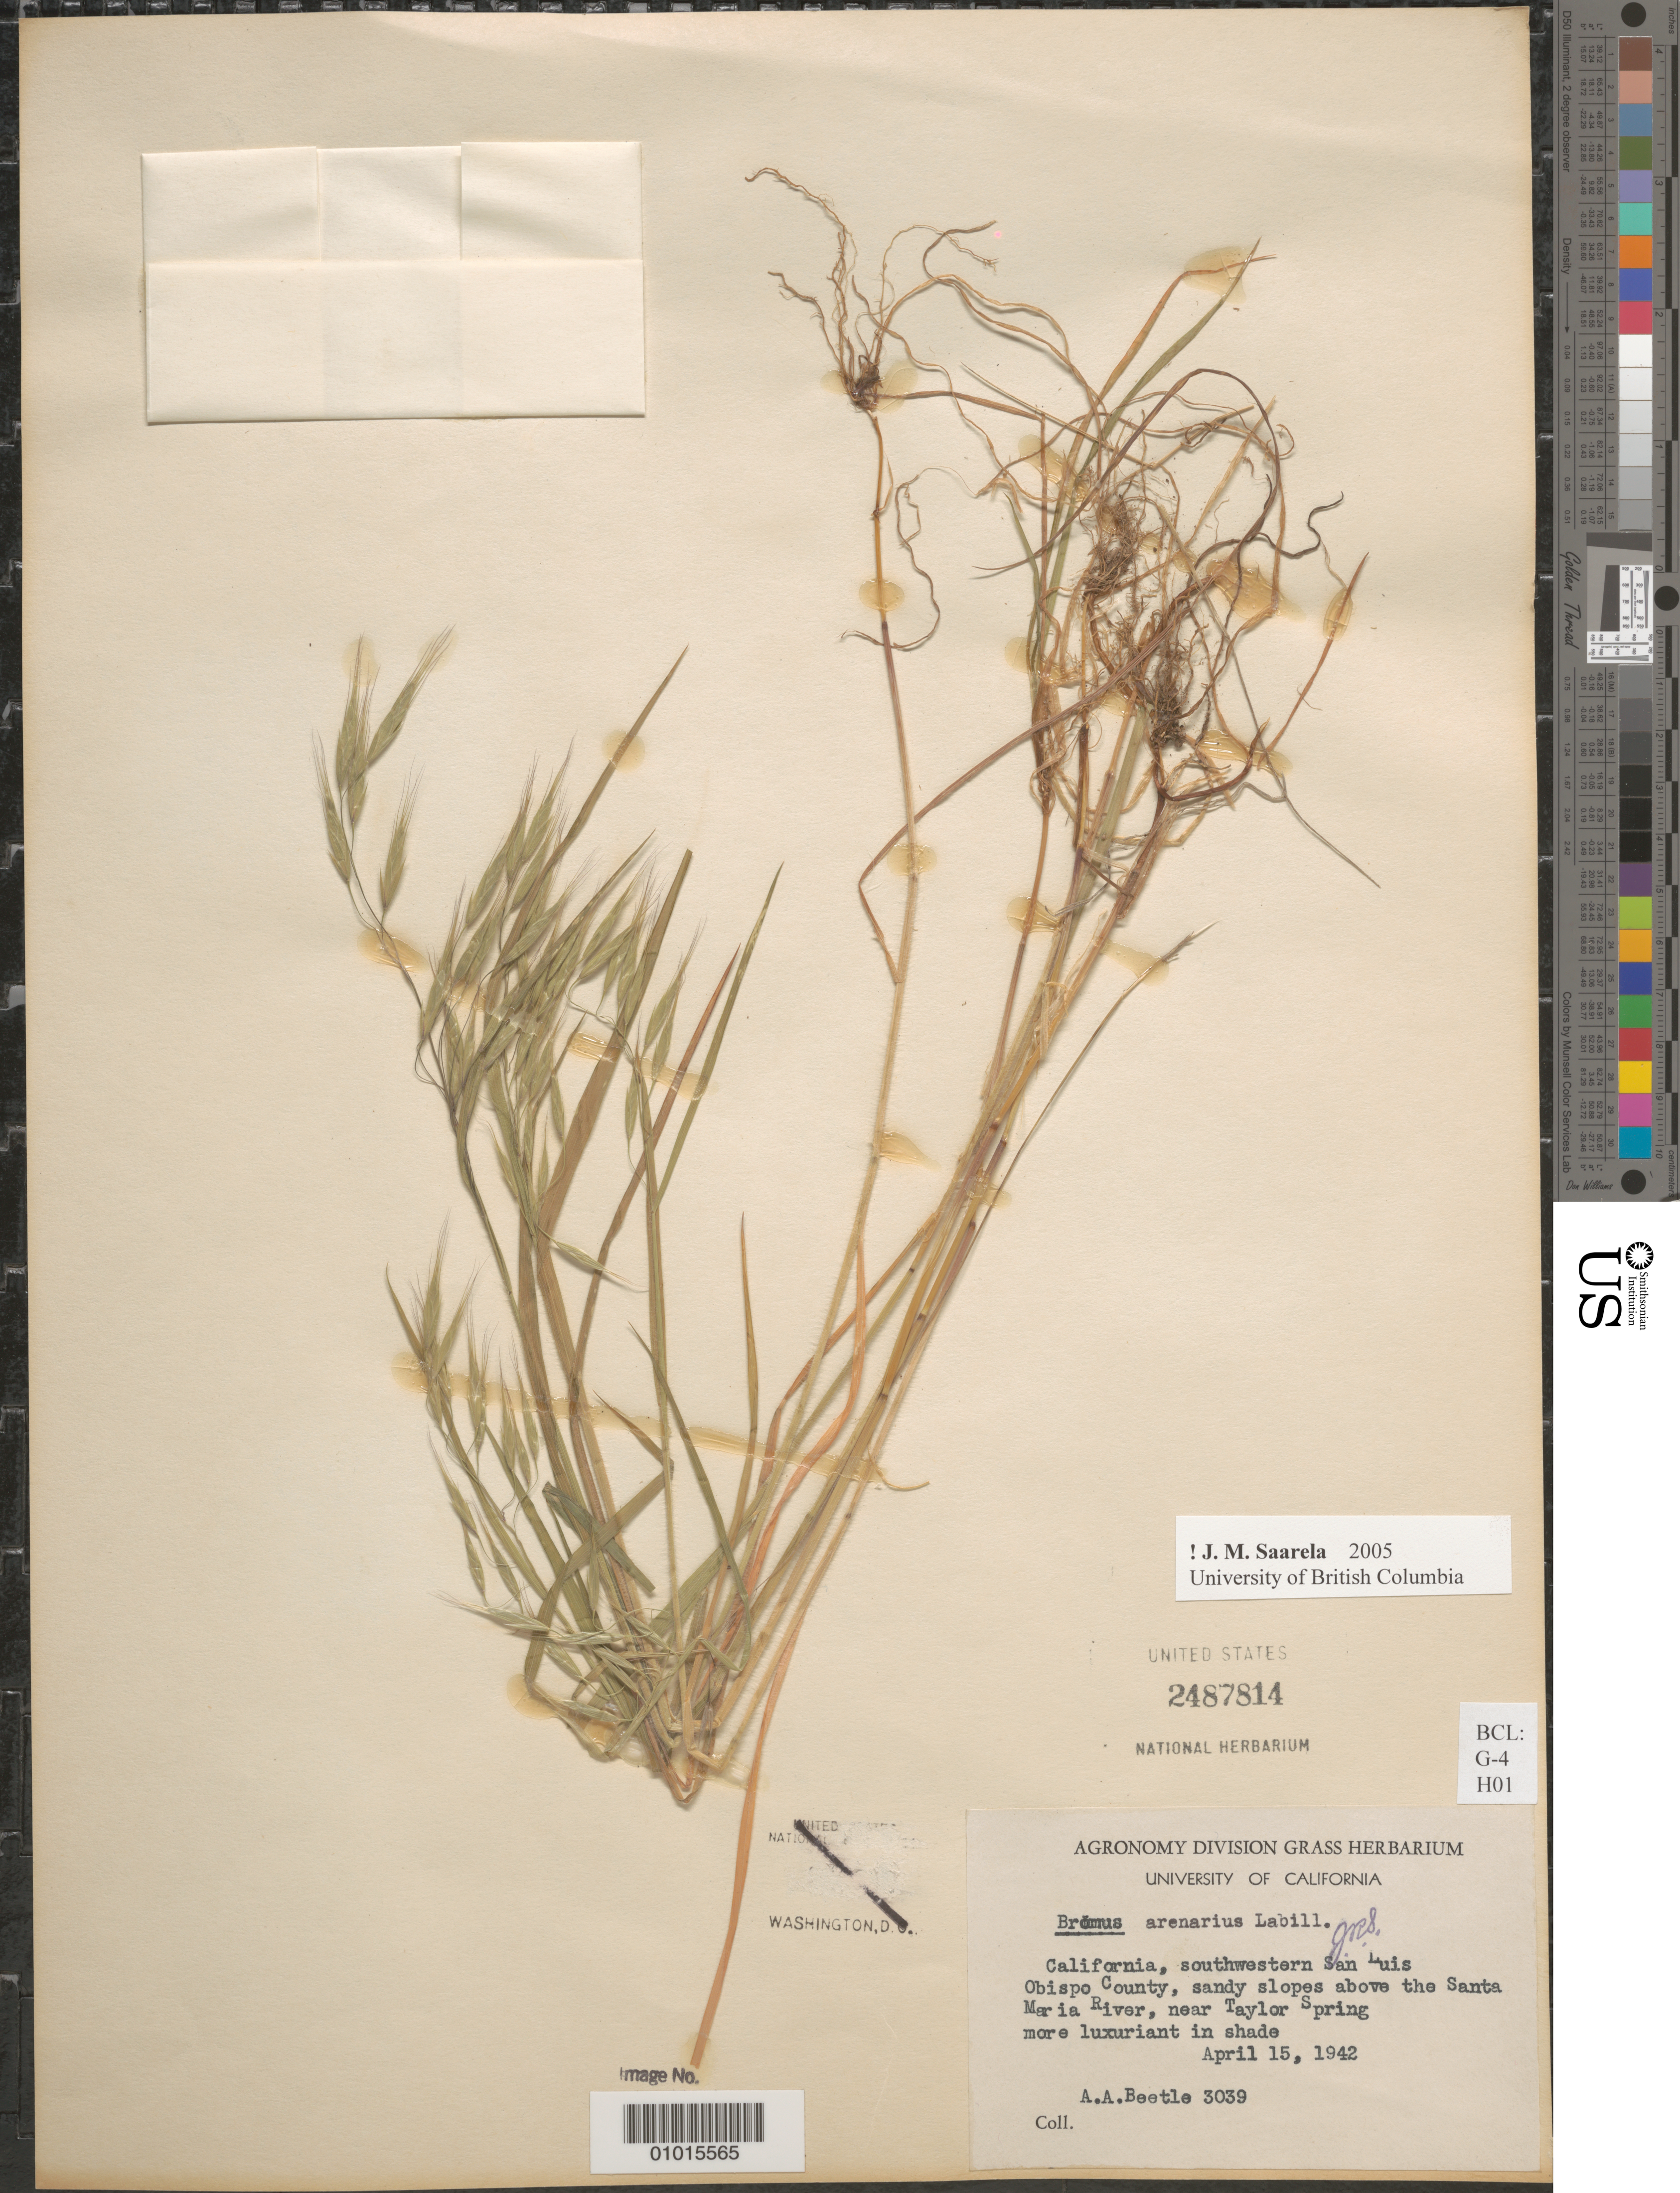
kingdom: Plantae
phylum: Tracheophyta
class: Liliopsida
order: Poales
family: Poaceae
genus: Bromus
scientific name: Bromus arenarius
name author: Labill.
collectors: A. A. Beetle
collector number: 3039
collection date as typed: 15 Apr 1942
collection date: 1942-04-15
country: United States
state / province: California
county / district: San Luis Obispo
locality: Sandy slopes above Santa Maria river, near Taylor Spring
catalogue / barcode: US 2487814